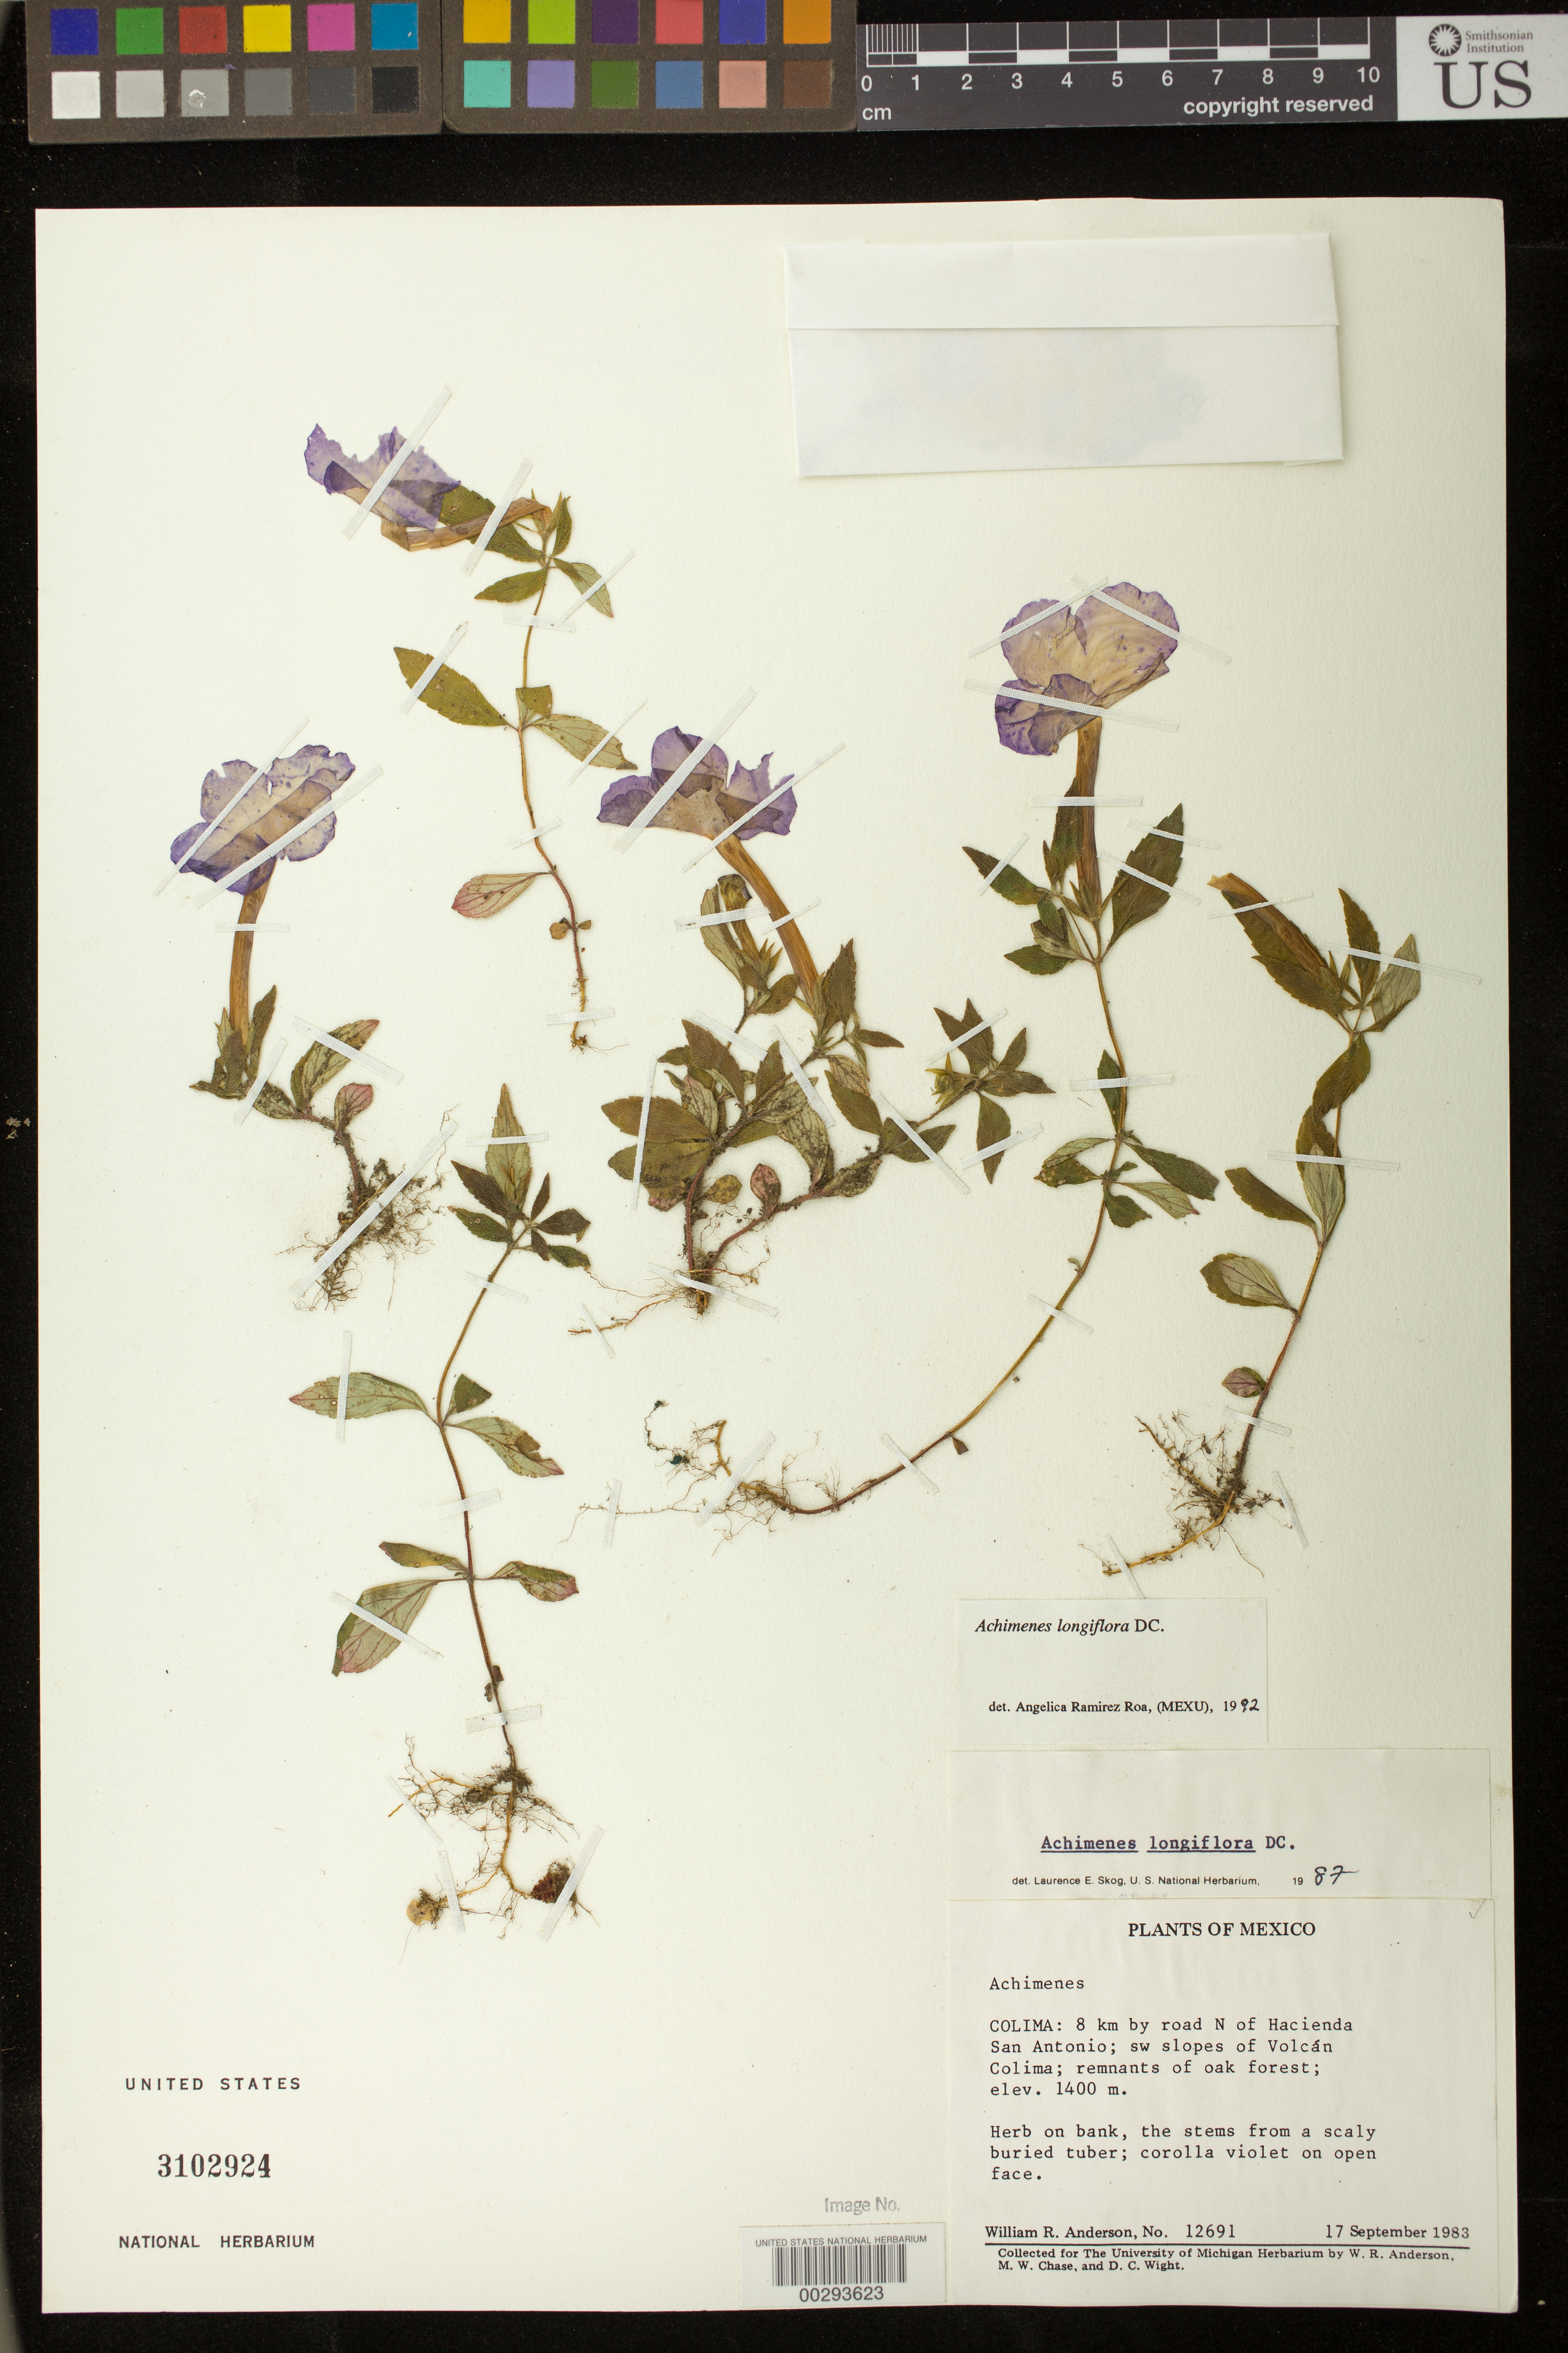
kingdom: Plantae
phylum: Tracheophyta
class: Magnoliopsida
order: Lamiales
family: Gesneriaceae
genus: Achimenes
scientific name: Achimenes longiflora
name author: DC.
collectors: W. R. Anderson, M. W. Chase & D. C. Wight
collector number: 12691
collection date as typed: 17 Sep 1983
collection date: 1983-09-17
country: Mexico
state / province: Colima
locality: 8 km by road N of Hacienda San Antonio, SW slopes of Volcán Colima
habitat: Remnants of oak forest; on bank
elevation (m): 1400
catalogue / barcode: US 3102924